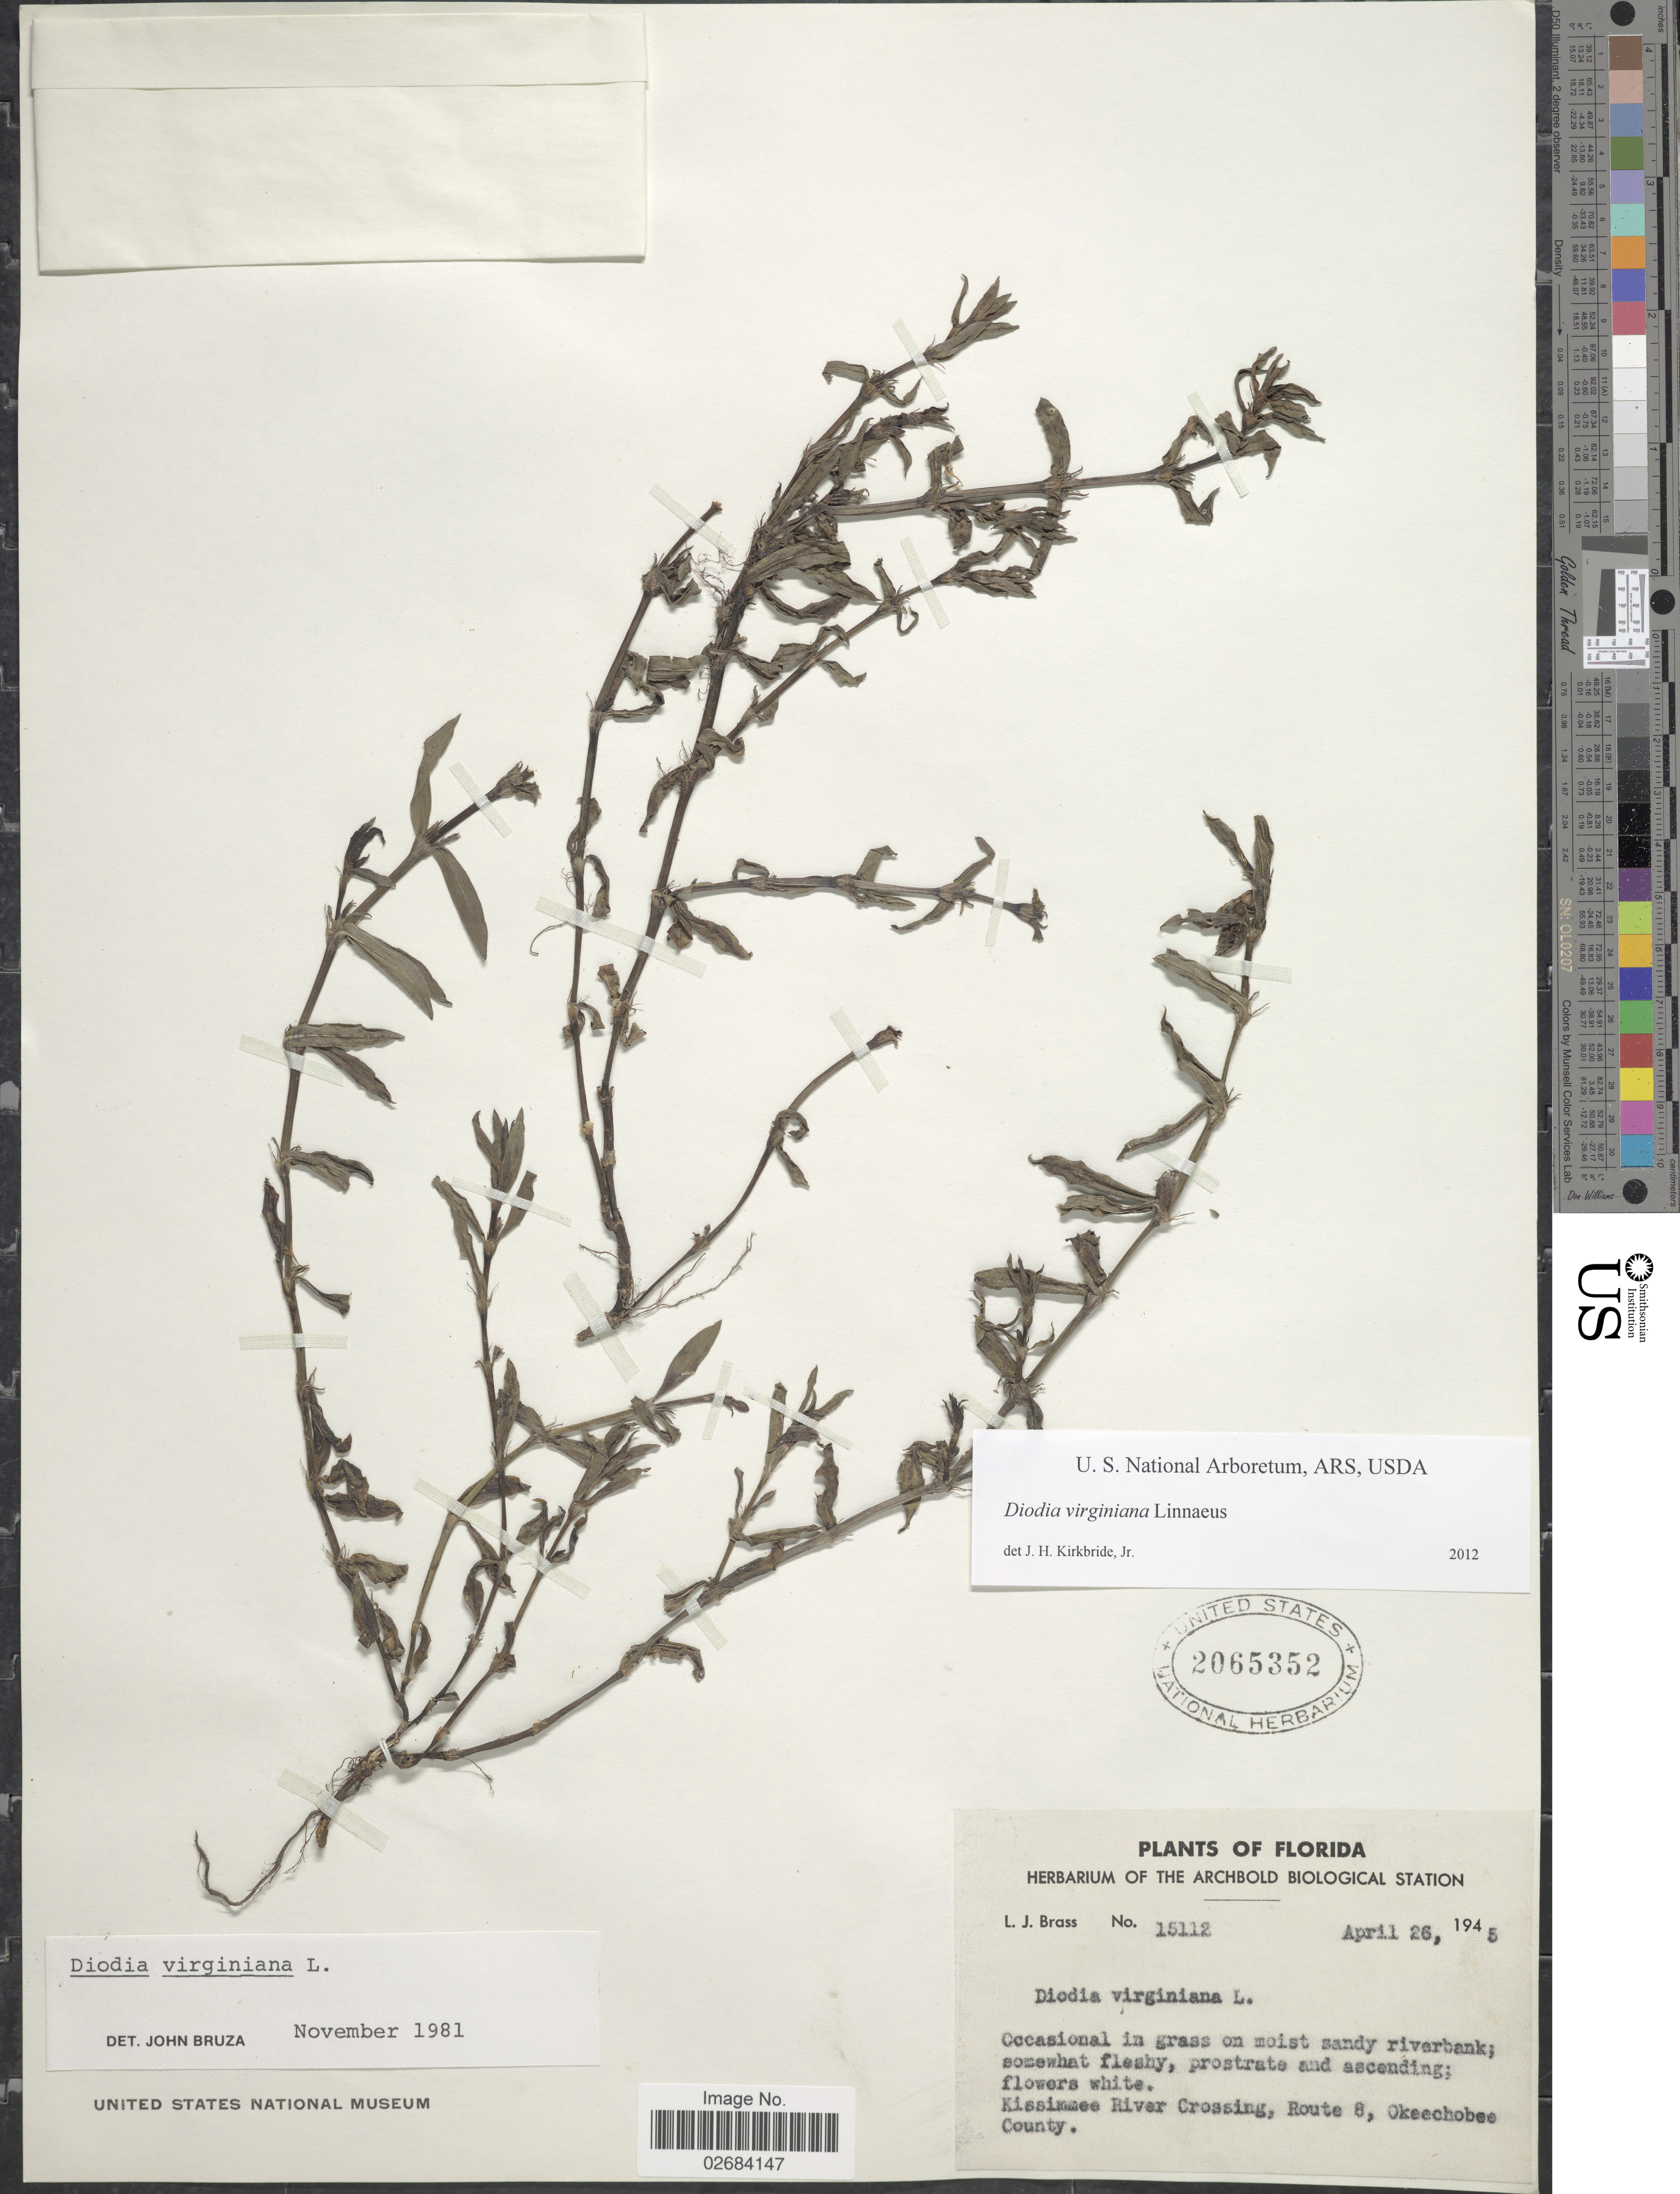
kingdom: Plantae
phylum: Tracheophyta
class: Magnoliopsida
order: Gentianales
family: Rubiaceae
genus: Diodia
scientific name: Diodia virginiana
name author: L.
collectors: L. J. Brass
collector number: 15112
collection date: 1945-04-26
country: United States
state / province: Florida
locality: Occasional in grass on moist riverbank, Kissimmee River Crossing, Route 8, Okeechobee County.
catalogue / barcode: US 2065352